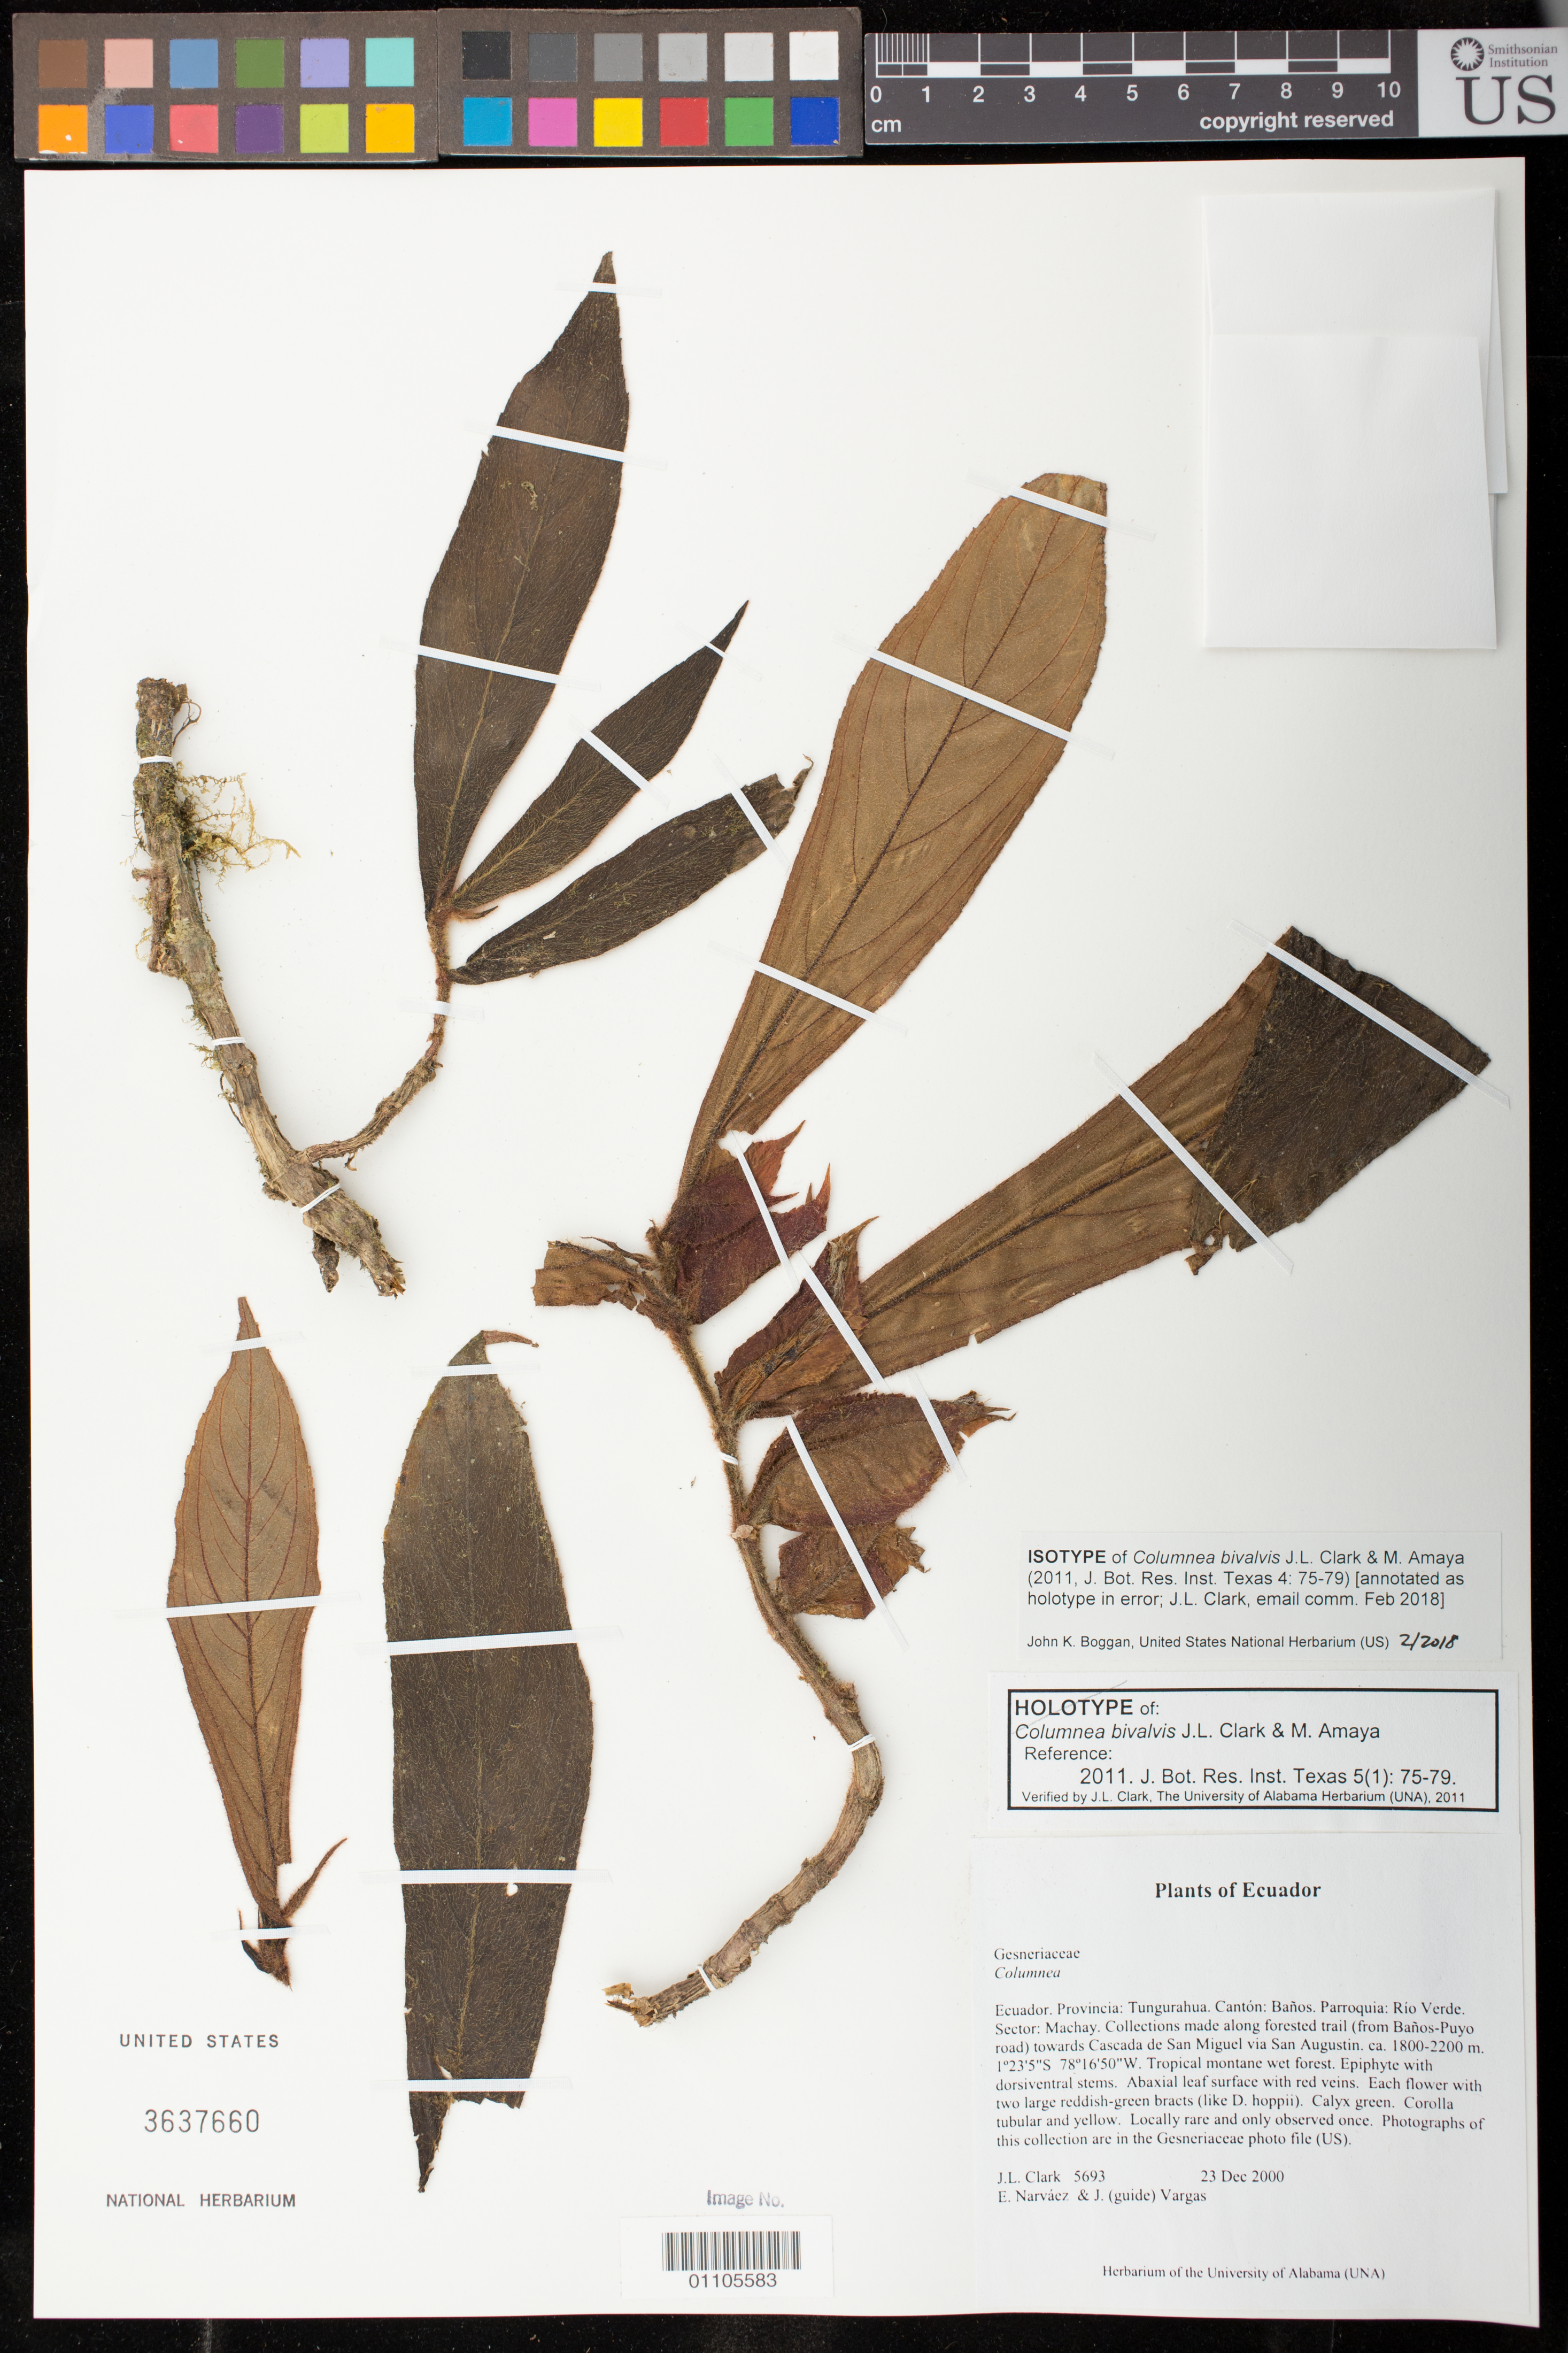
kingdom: Plantae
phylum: Tracheophyta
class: Magnoliopsida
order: Lamiales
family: Gesneriaceae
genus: Columnea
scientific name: Columnea bivalvis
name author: J.L. Clark & M. Amaya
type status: Isotype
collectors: J. L. Clark, E. Narváez & J. Vargas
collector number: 5693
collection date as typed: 23 Dec 2000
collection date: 2000-12-23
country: Ecuador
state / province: Tungurahua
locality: Provincia: Tungurahua. Cantón: Baños. Parroquia: Río Verde. Sector: Machay. Collections made along forested trail (from Baños-Puyo road) towards Cascada de San Miguel via San Augustin.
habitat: Tropical montane wet forest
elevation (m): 1800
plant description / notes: This specimen (USNH 3637660) and another US duplicate (USNH 3638493) erroneously annotated as "holotype" (J.L. Clark, email comm. Feb 2018)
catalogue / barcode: US 3637660